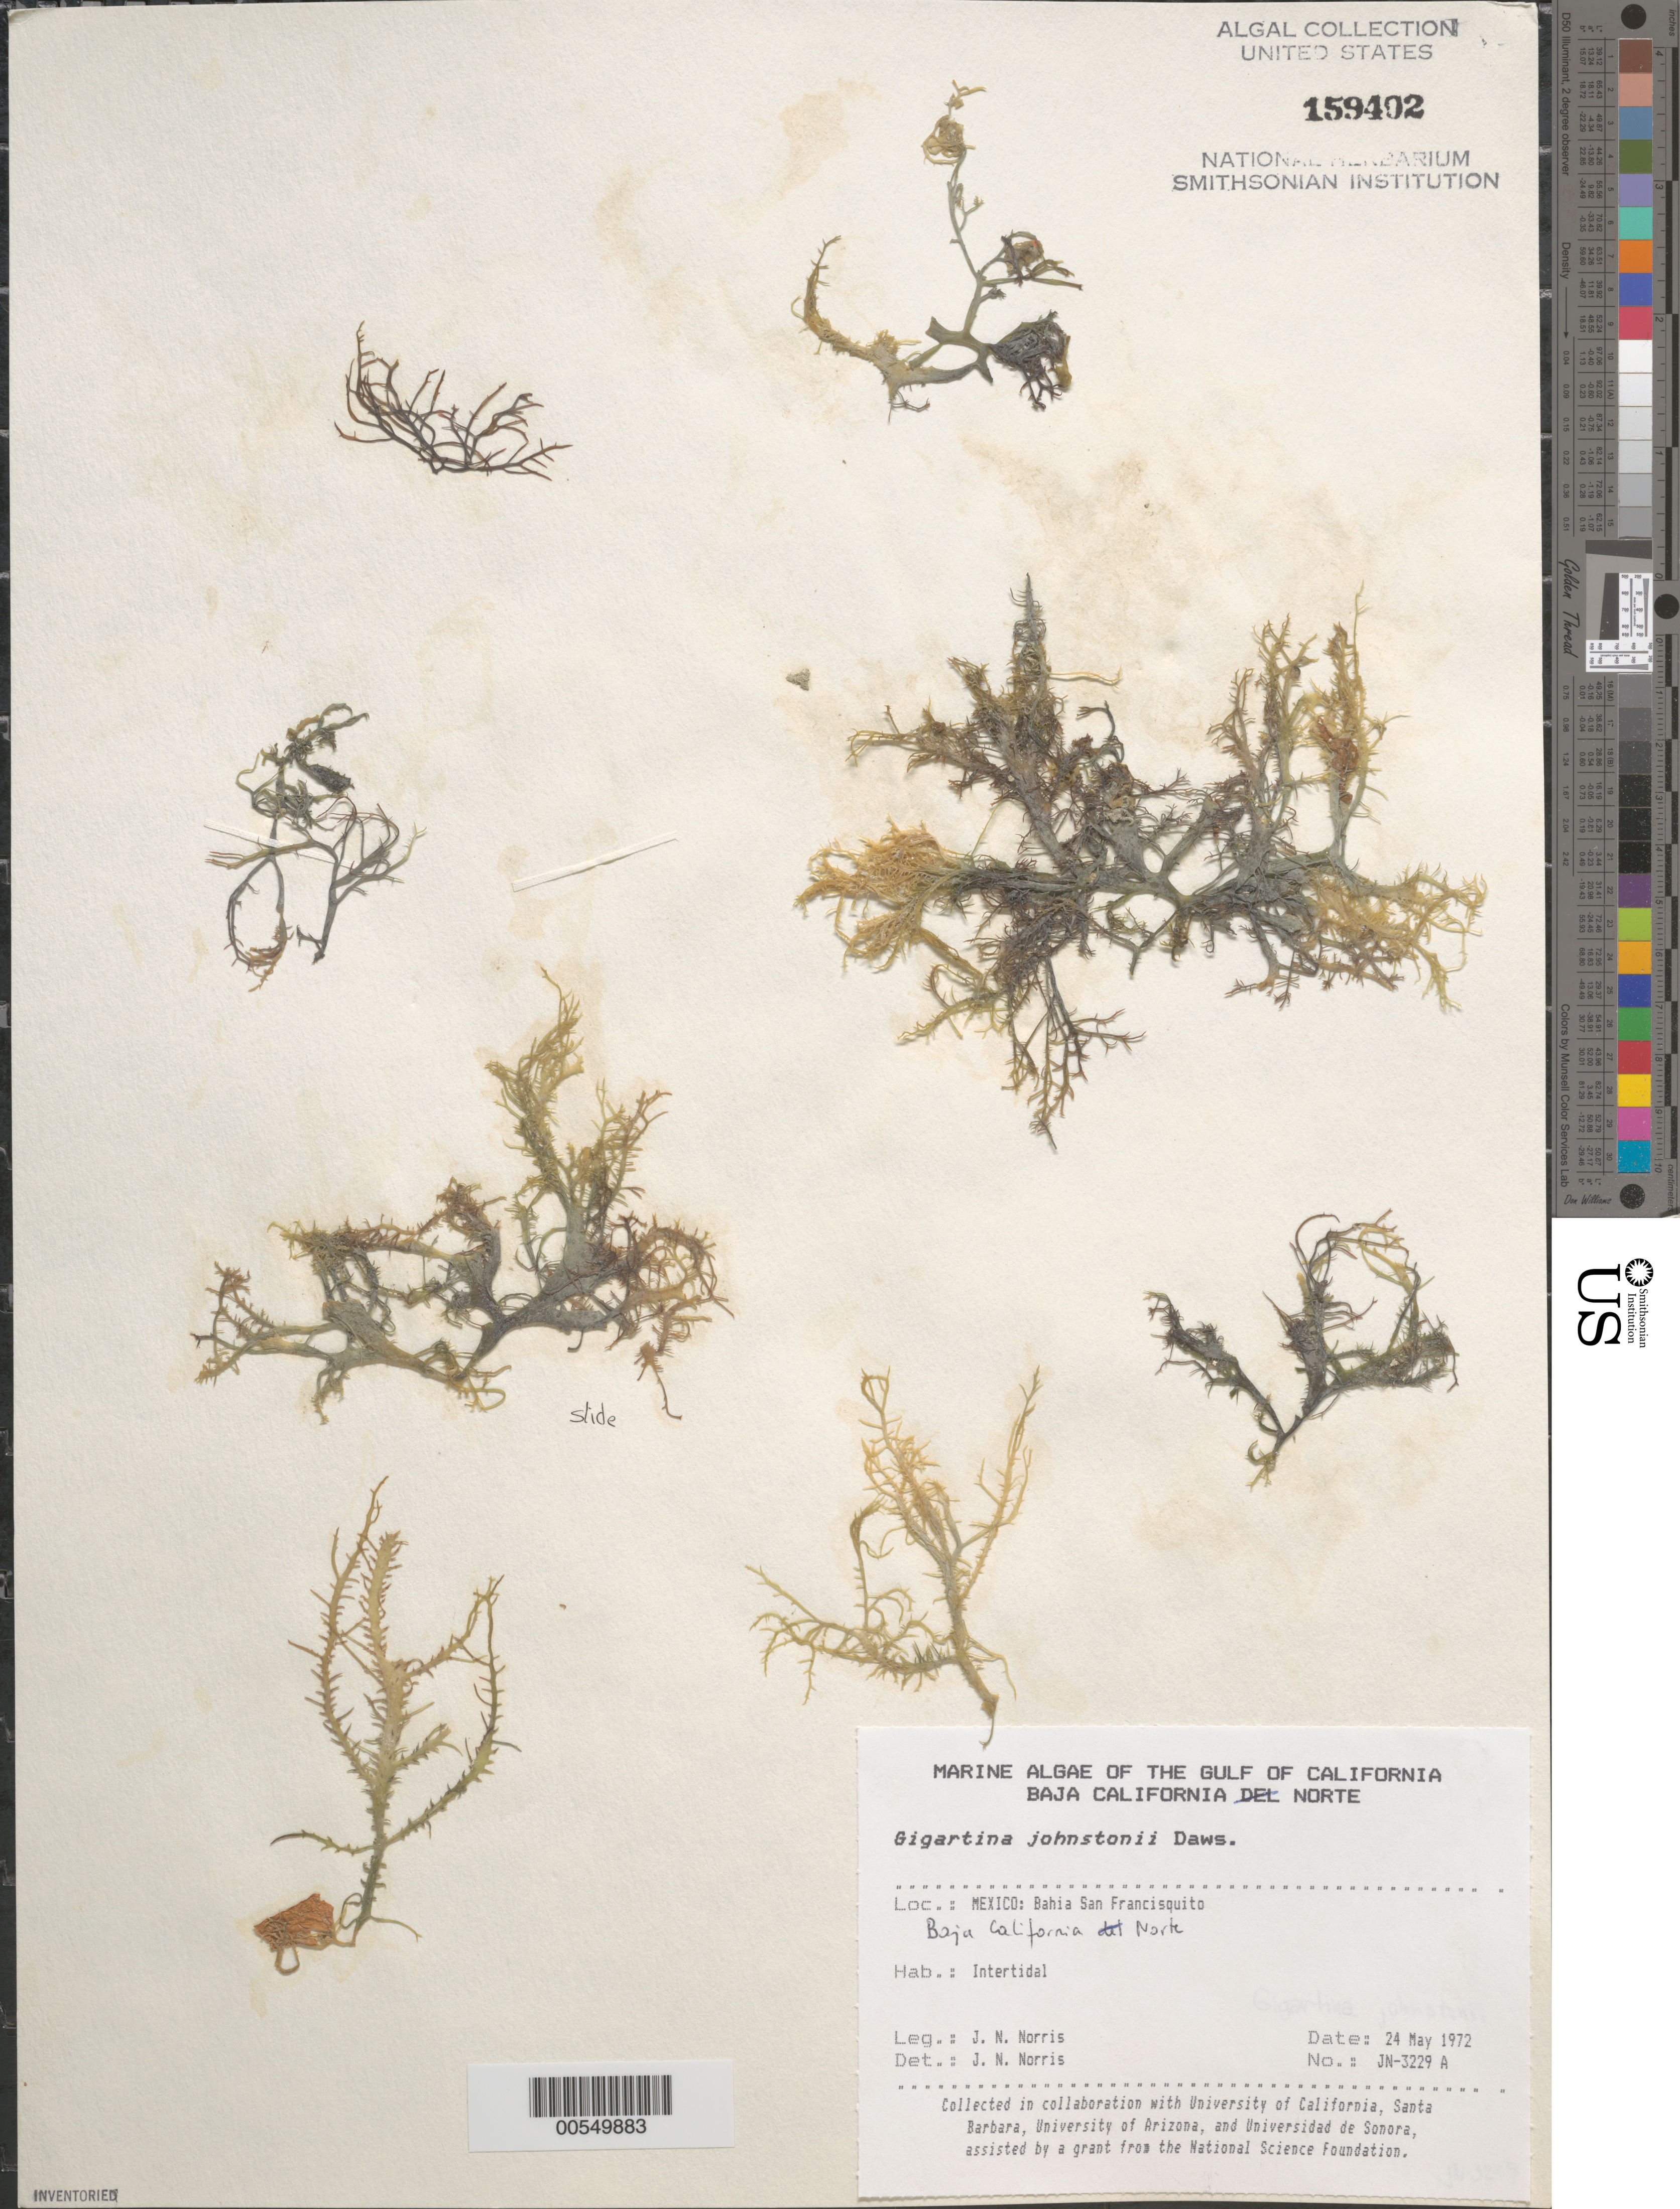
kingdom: Plantae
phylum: Rhodophyta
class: Florideophyceae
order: Gigartinales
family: Gigartinaceae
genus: Chondracanthus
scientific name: Chondracanthus squarrulosus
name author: (Setch. & N.L. Gardner) J.R. Hughey et al.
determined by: Algae name updating Project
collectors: J. N. Norris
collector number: JN-3229a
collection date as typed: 24 May 1972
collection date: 1972-05-24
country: Mexico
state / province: Baja California Norte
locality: Bahia San Francisquito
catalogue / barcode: US 159402